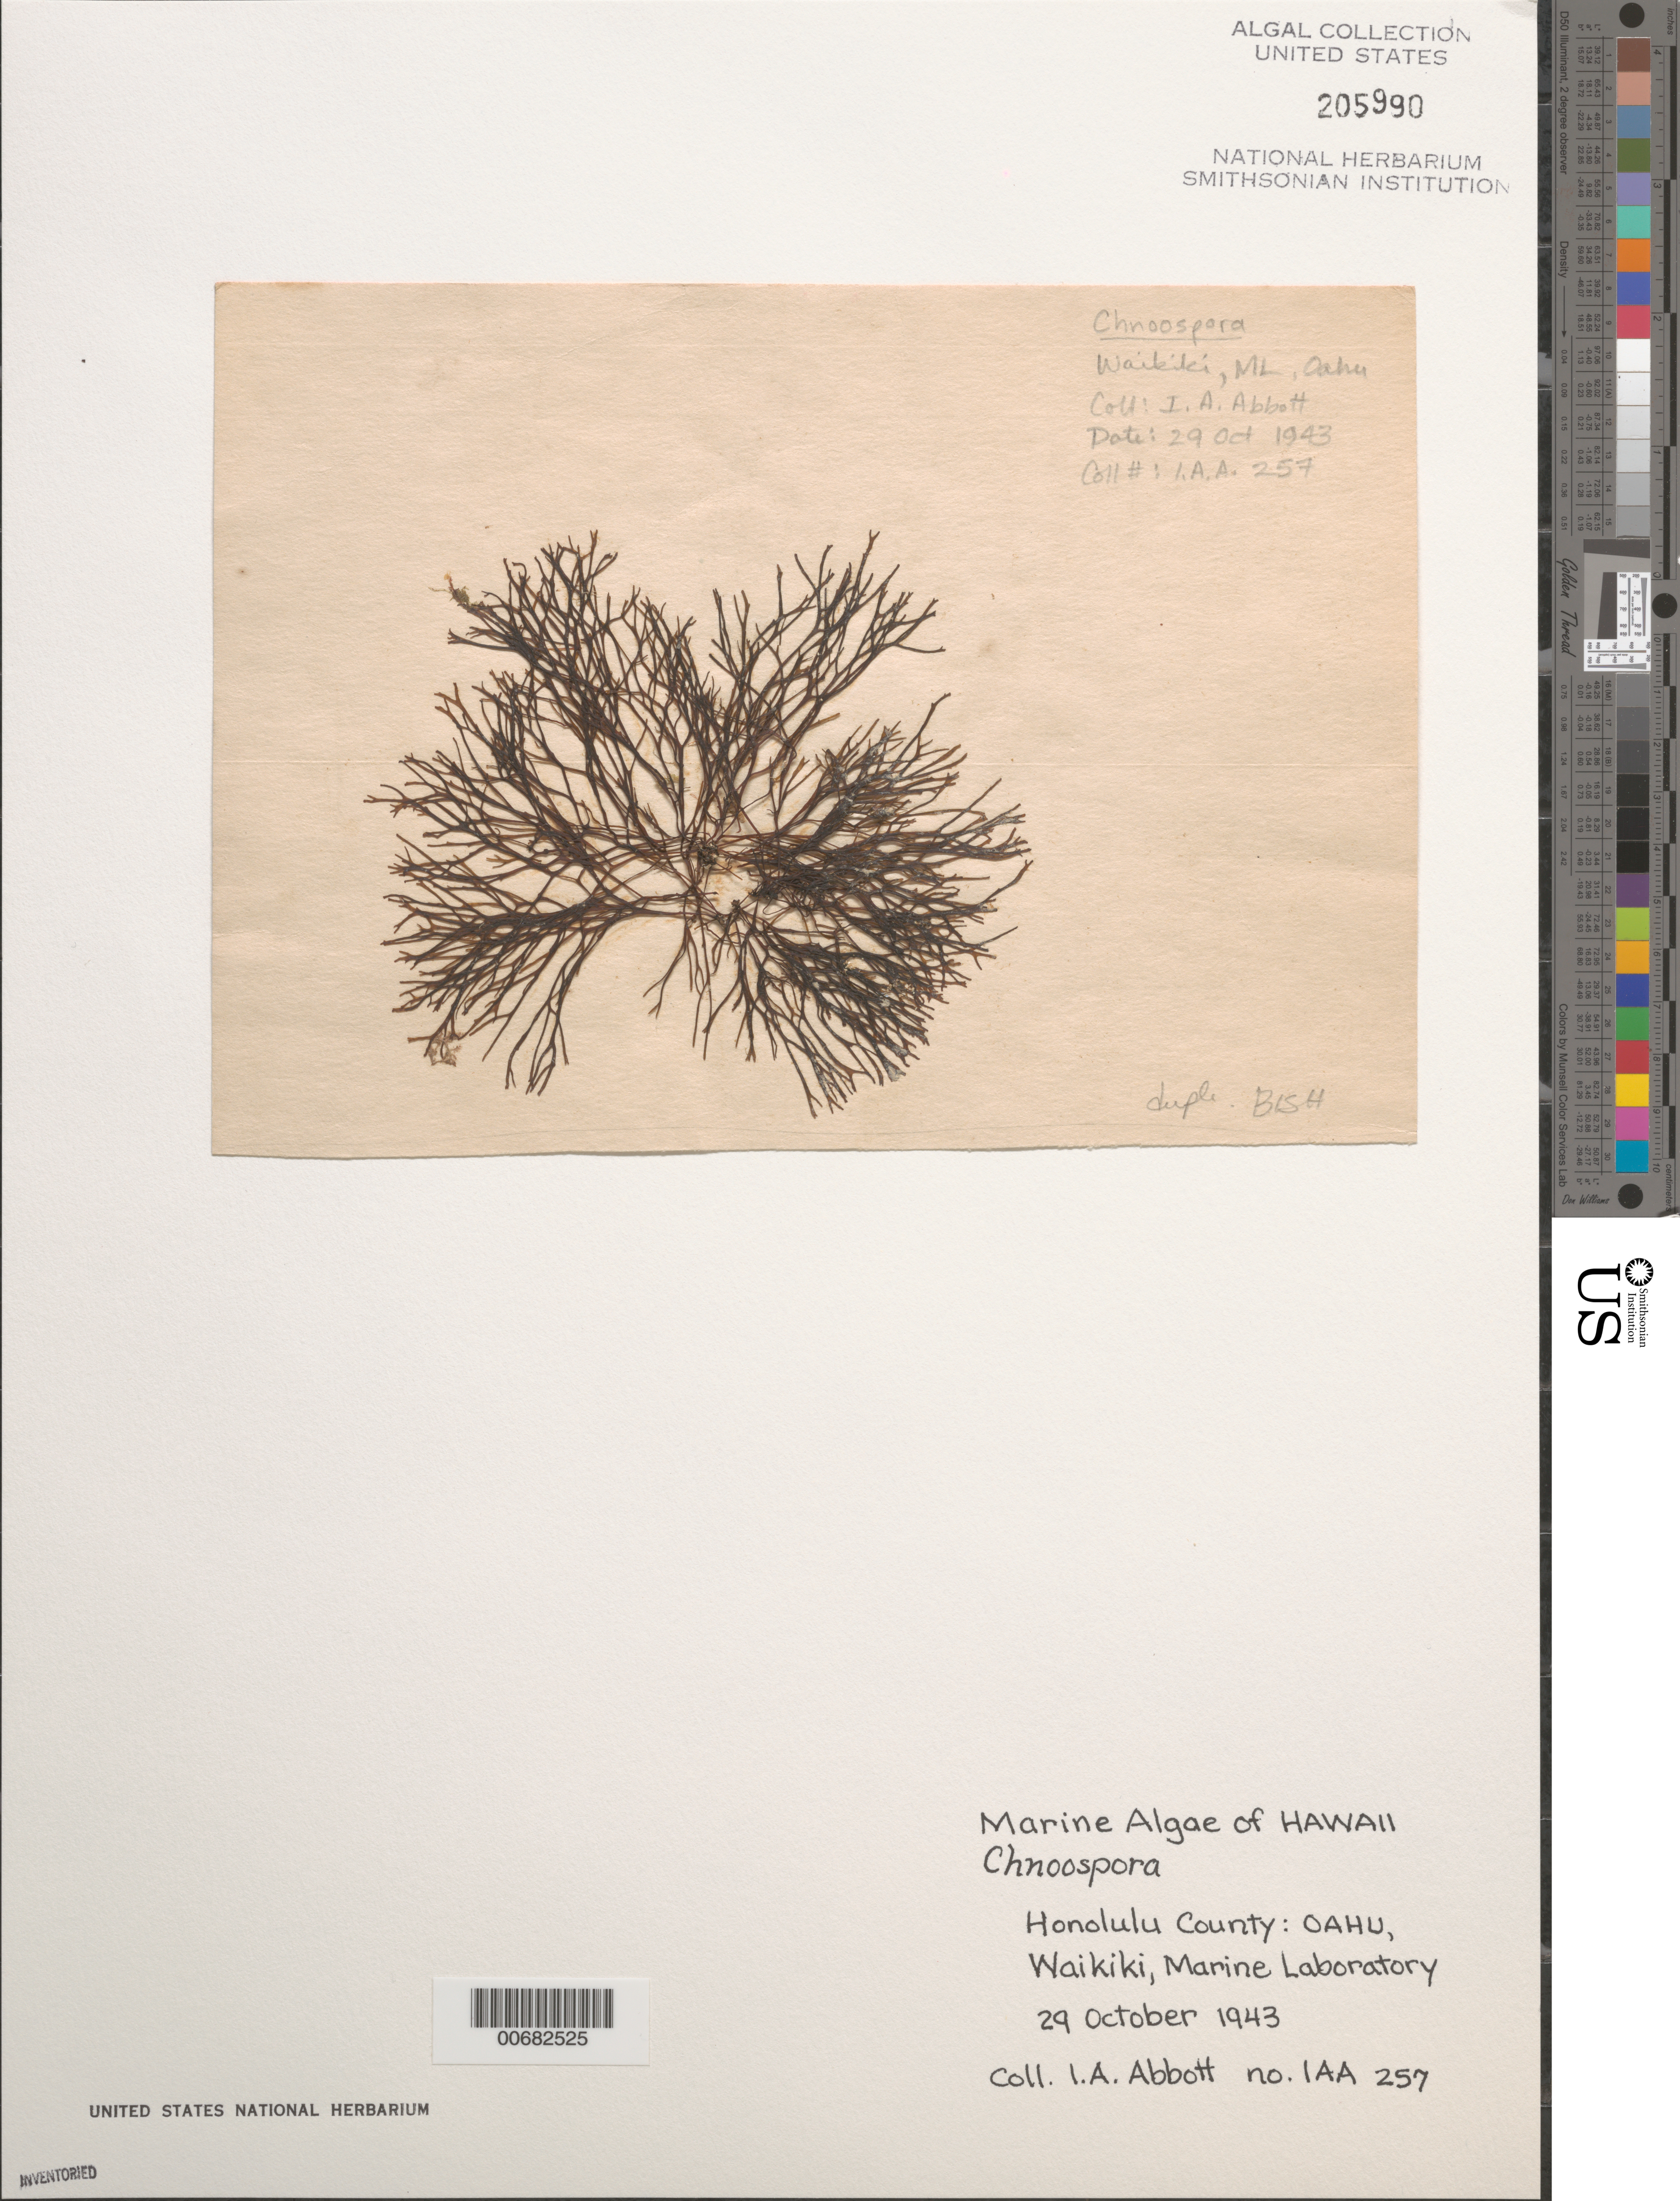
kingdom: Chromista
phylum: Ochrophyta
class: Phaeophyceae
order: Scytosiphonales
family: Scytosiphonaceae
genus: Chnoospora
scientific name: Chnoospora sp.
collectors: I. A. Abbott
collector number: IAA 257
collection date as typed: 29 Oct 1943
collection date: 1943-10-29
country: United States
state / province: Hawaii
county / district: Honolulu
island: Oahu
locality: Waikiki, marine laboratory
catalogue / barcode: US 205990